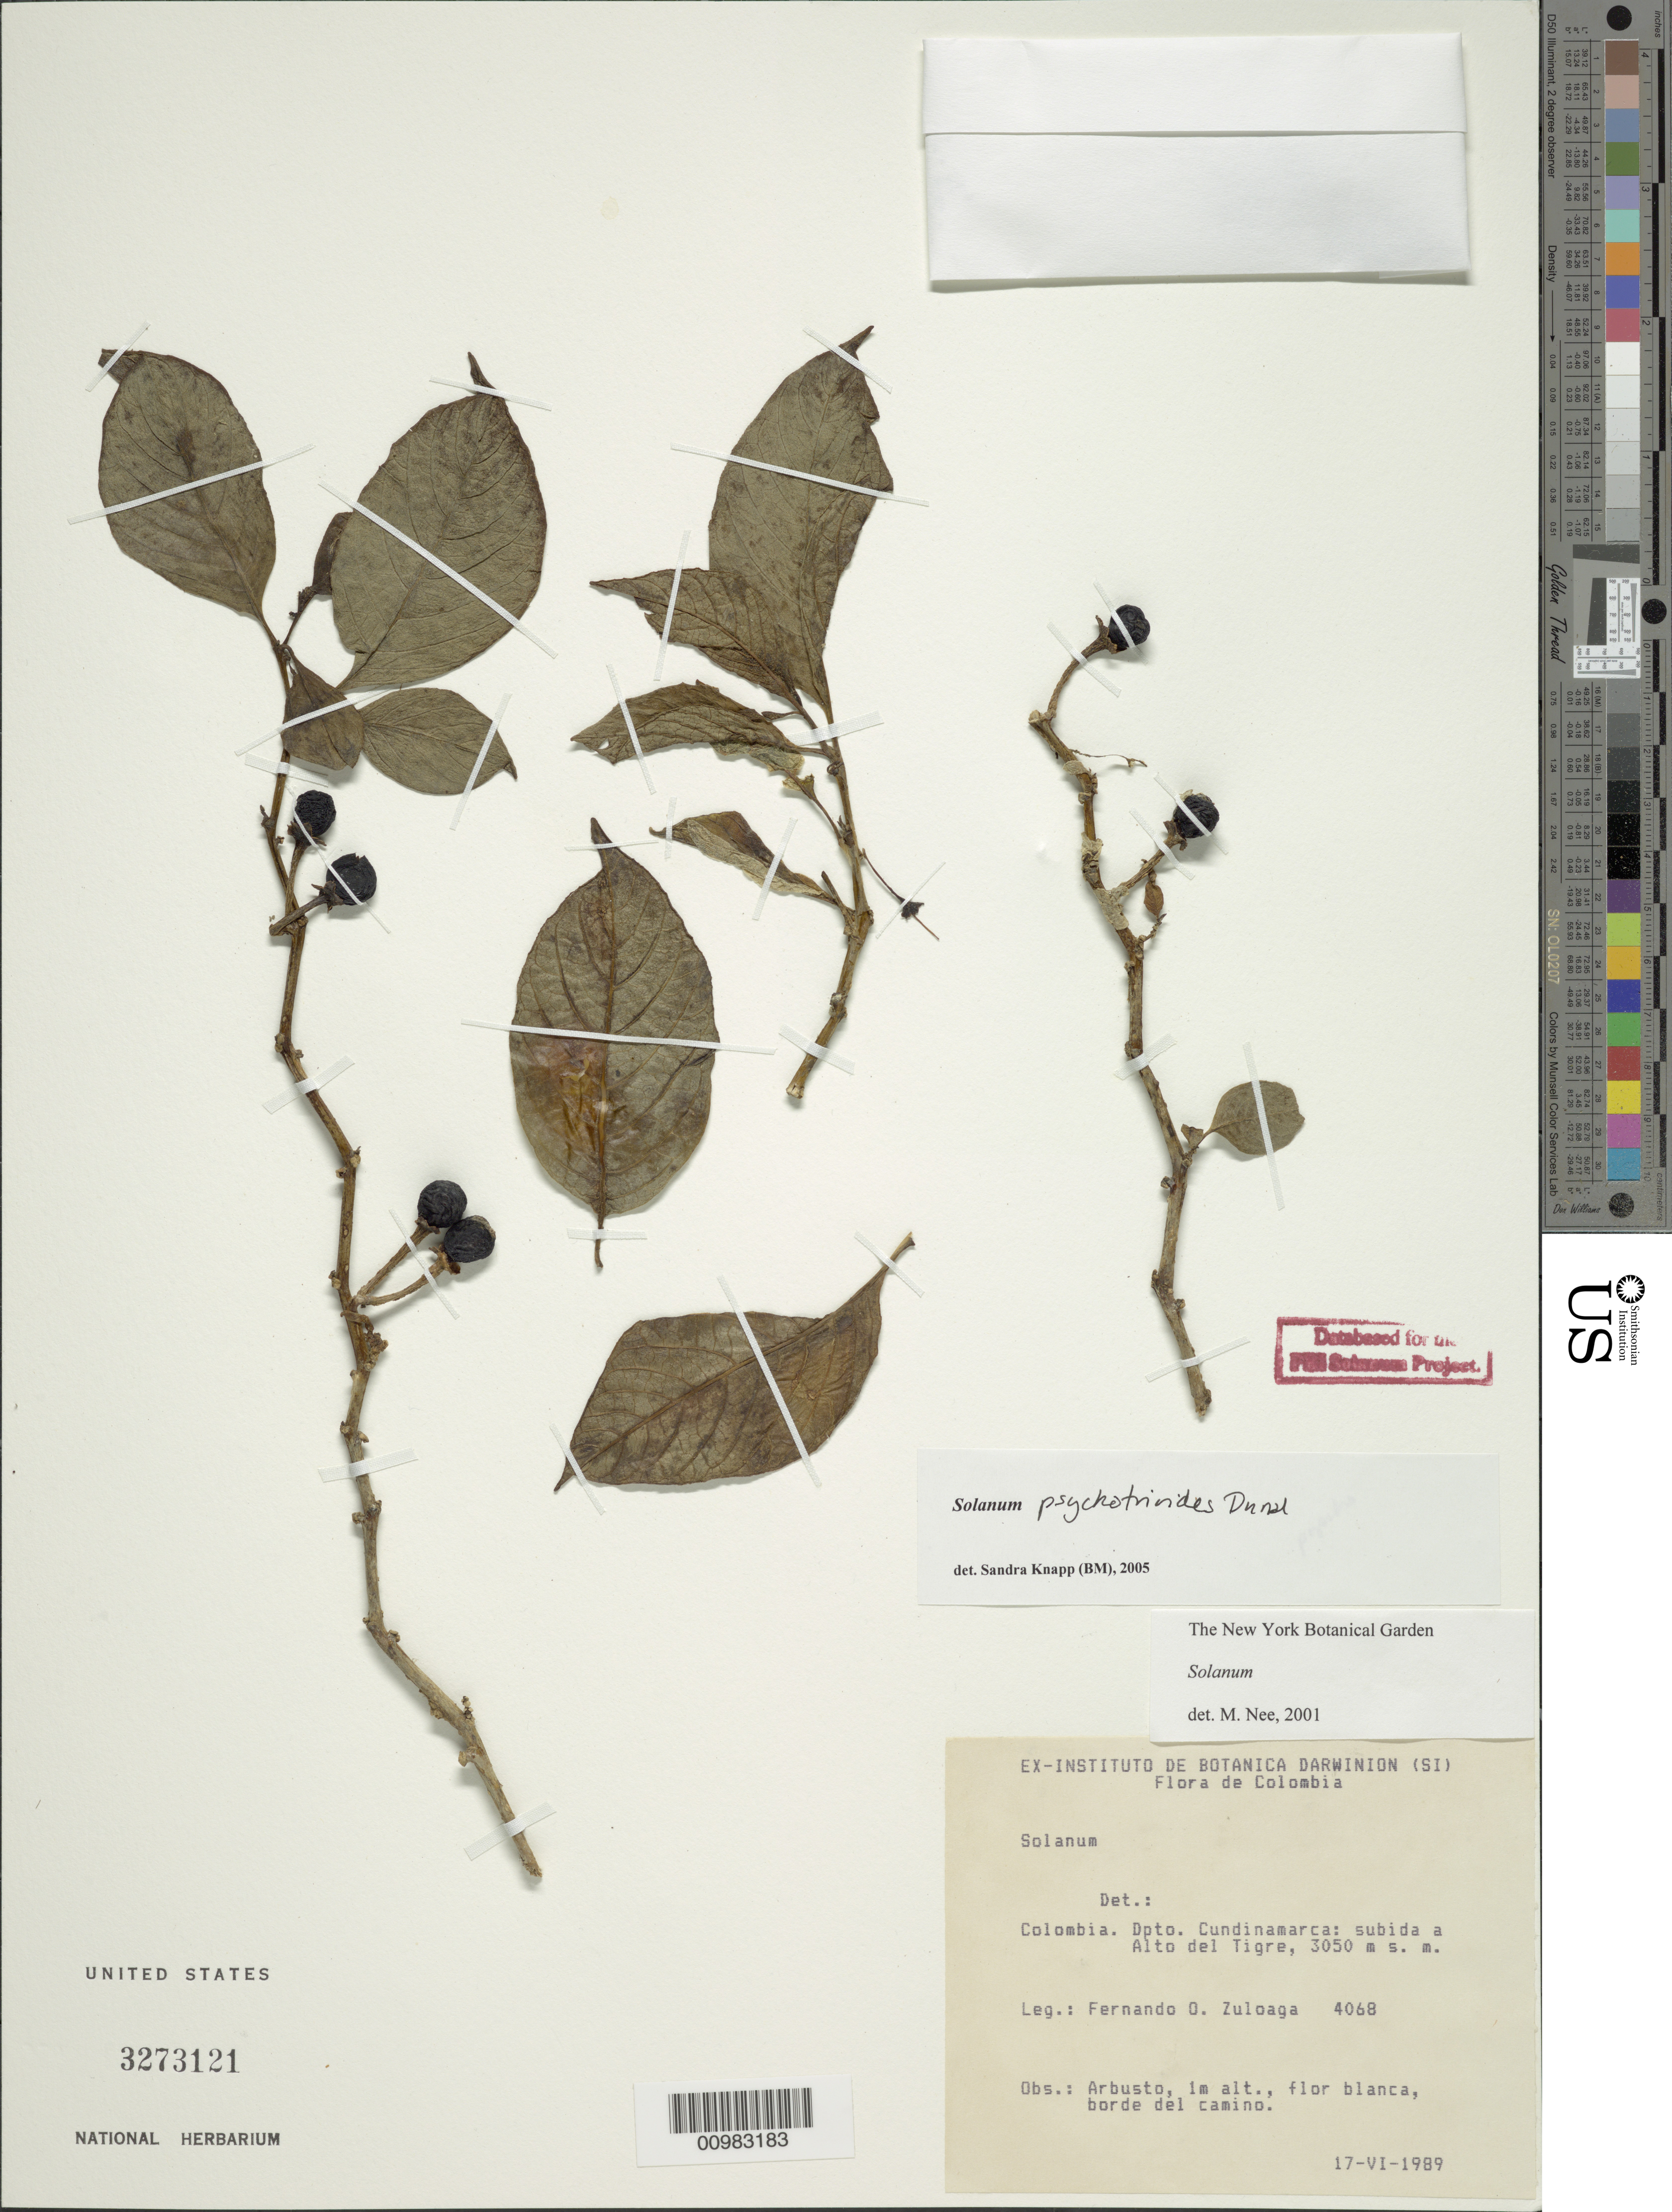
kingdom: Plantae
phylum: Tracheophyta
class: Magnoliopsida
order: Solanales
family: Solanaceae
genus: Solanum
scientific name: Solanum psychotrioides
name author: Dunal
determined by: Knapp, S. D.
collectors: F. O. Zuloaga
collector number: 4068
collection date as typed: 17 Jun 1989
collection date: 1989-06-17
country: Colombia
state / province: Cundinamarca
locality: subida a Alto de Tigre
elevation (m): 3050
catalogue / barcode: US 3273121